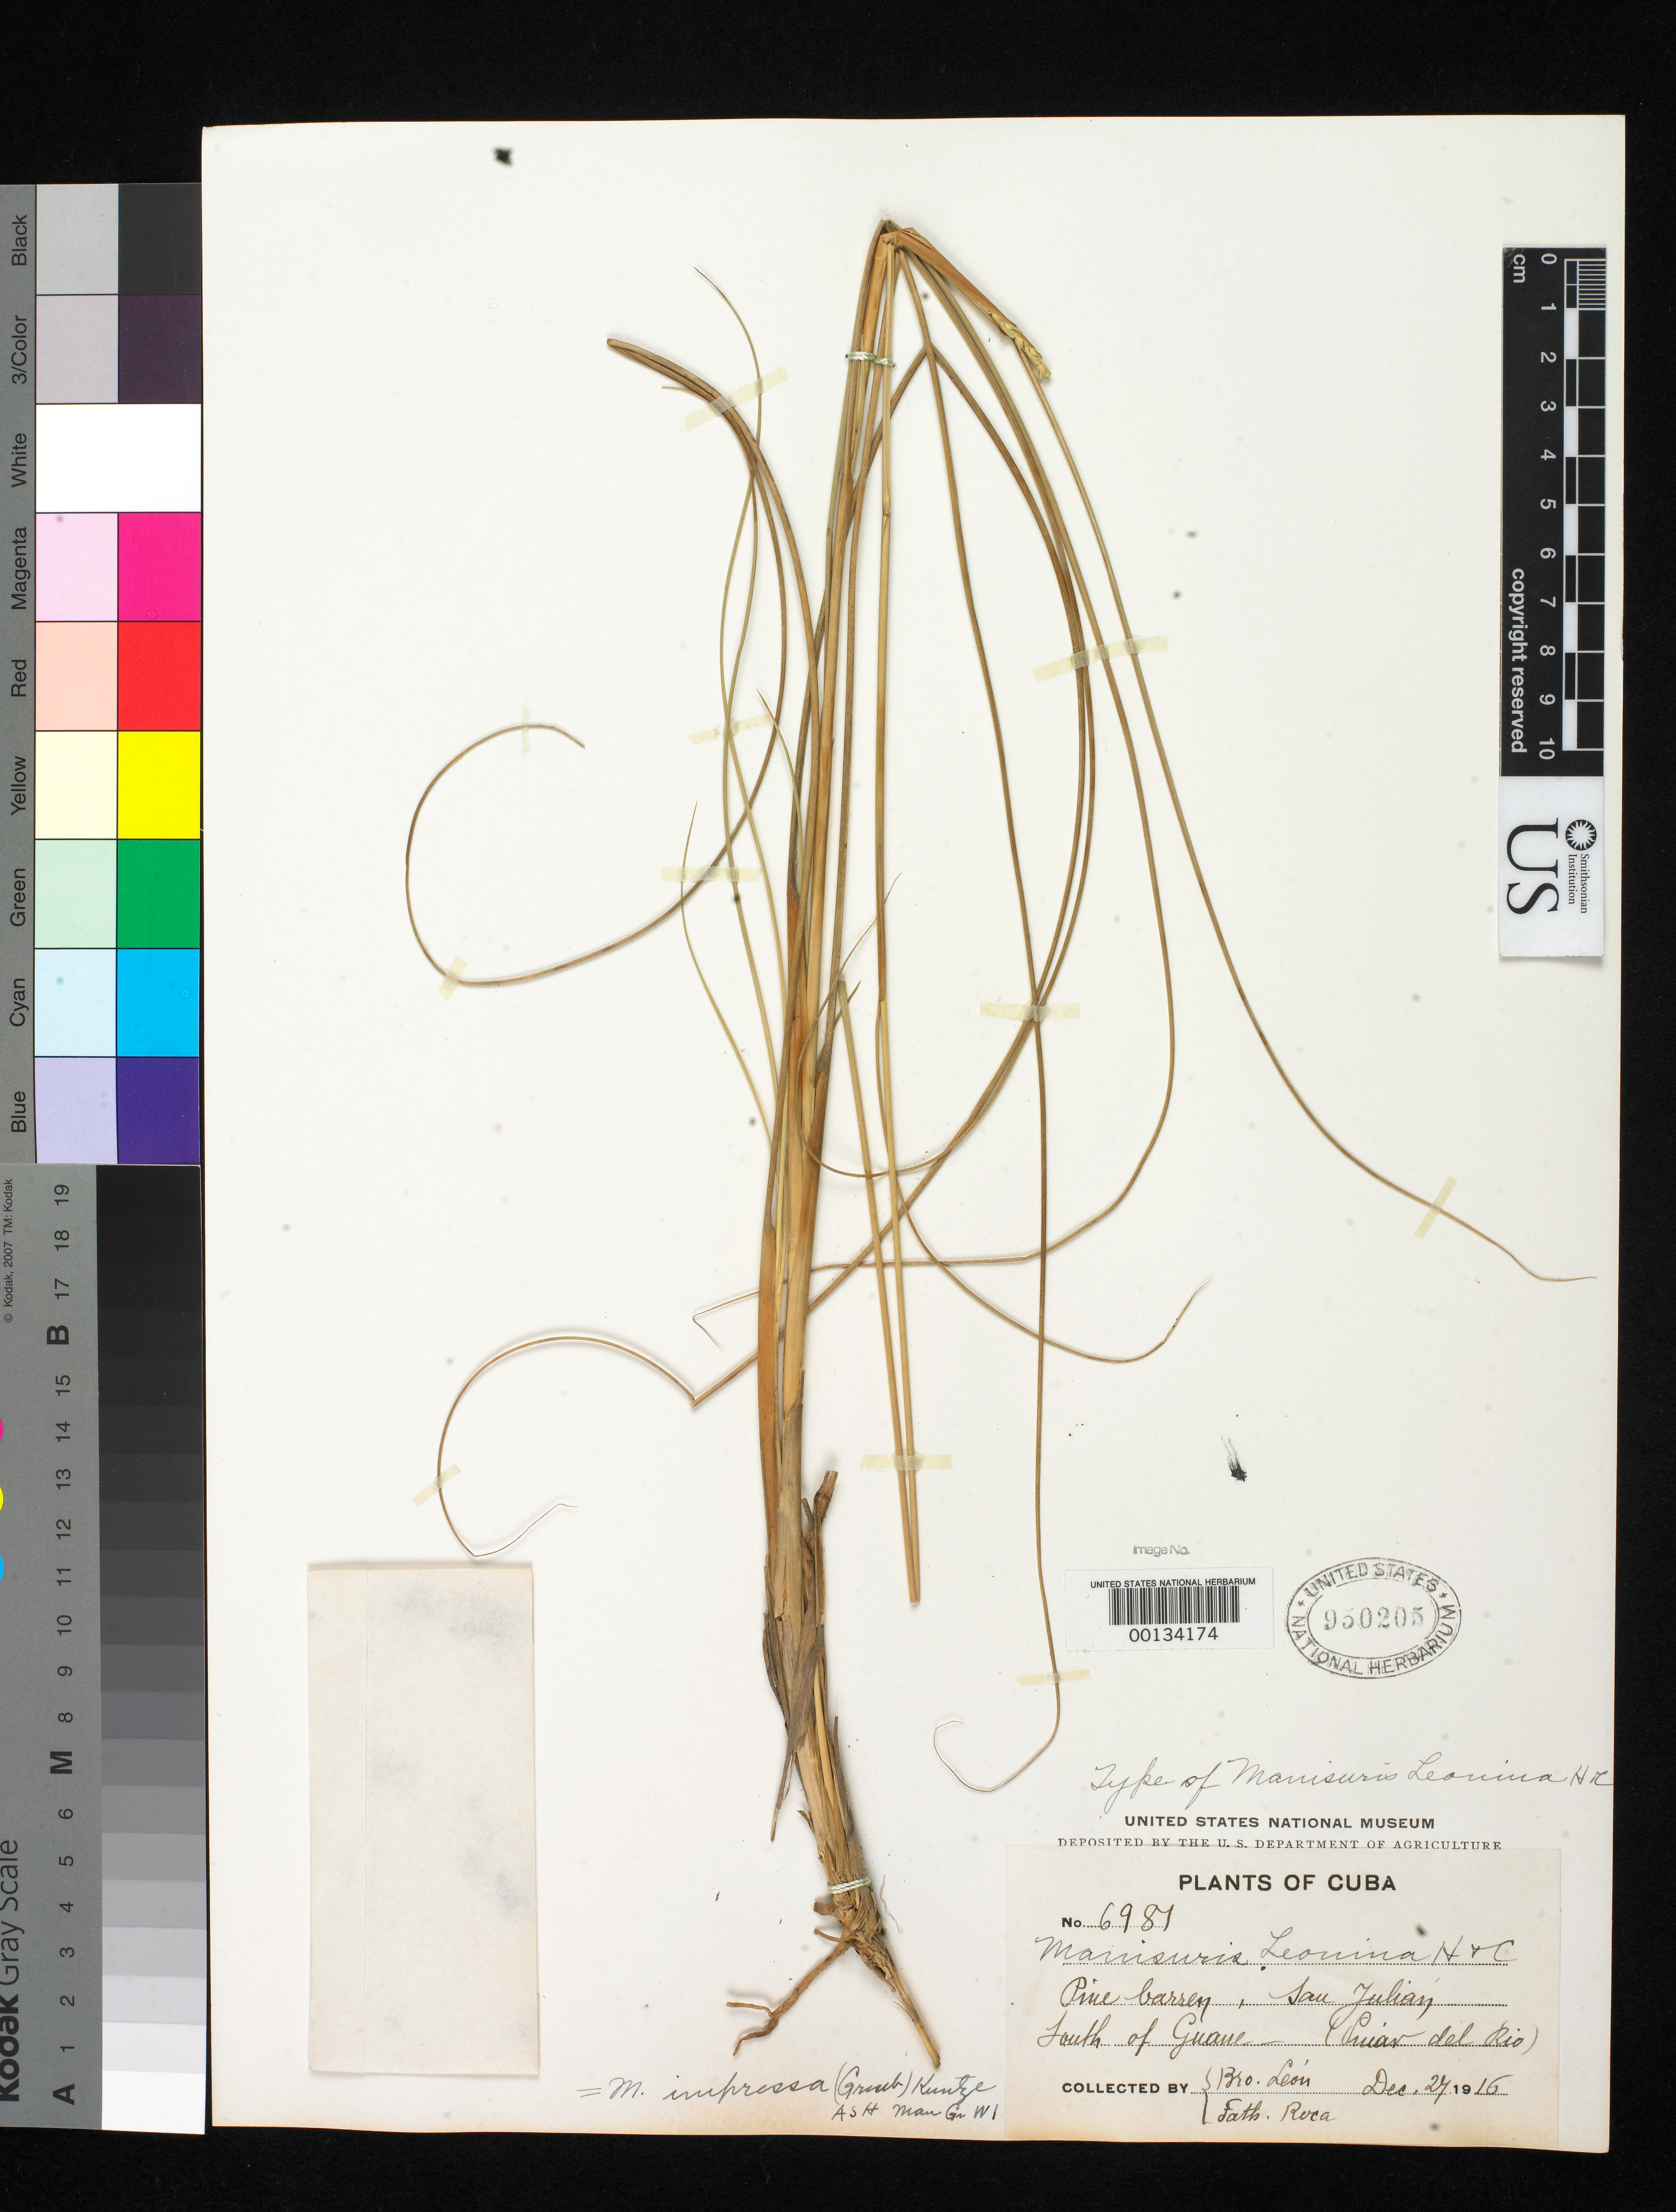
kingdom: Plantae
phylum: Tracheophyta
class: Liliopsida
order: Poales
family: Poaceae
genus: Manisuris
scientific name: Manisuris leonina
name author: Hitchc. & Chase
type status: Holotype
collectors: Bro. León & M. Roca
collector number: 6981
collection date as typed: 27 Dec 1916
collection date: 1916-12-27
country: Cuba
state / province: Pinar del Río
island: Greater Antilles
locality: Pine barren, San Julian, S of Guane.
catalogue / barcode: US 950205